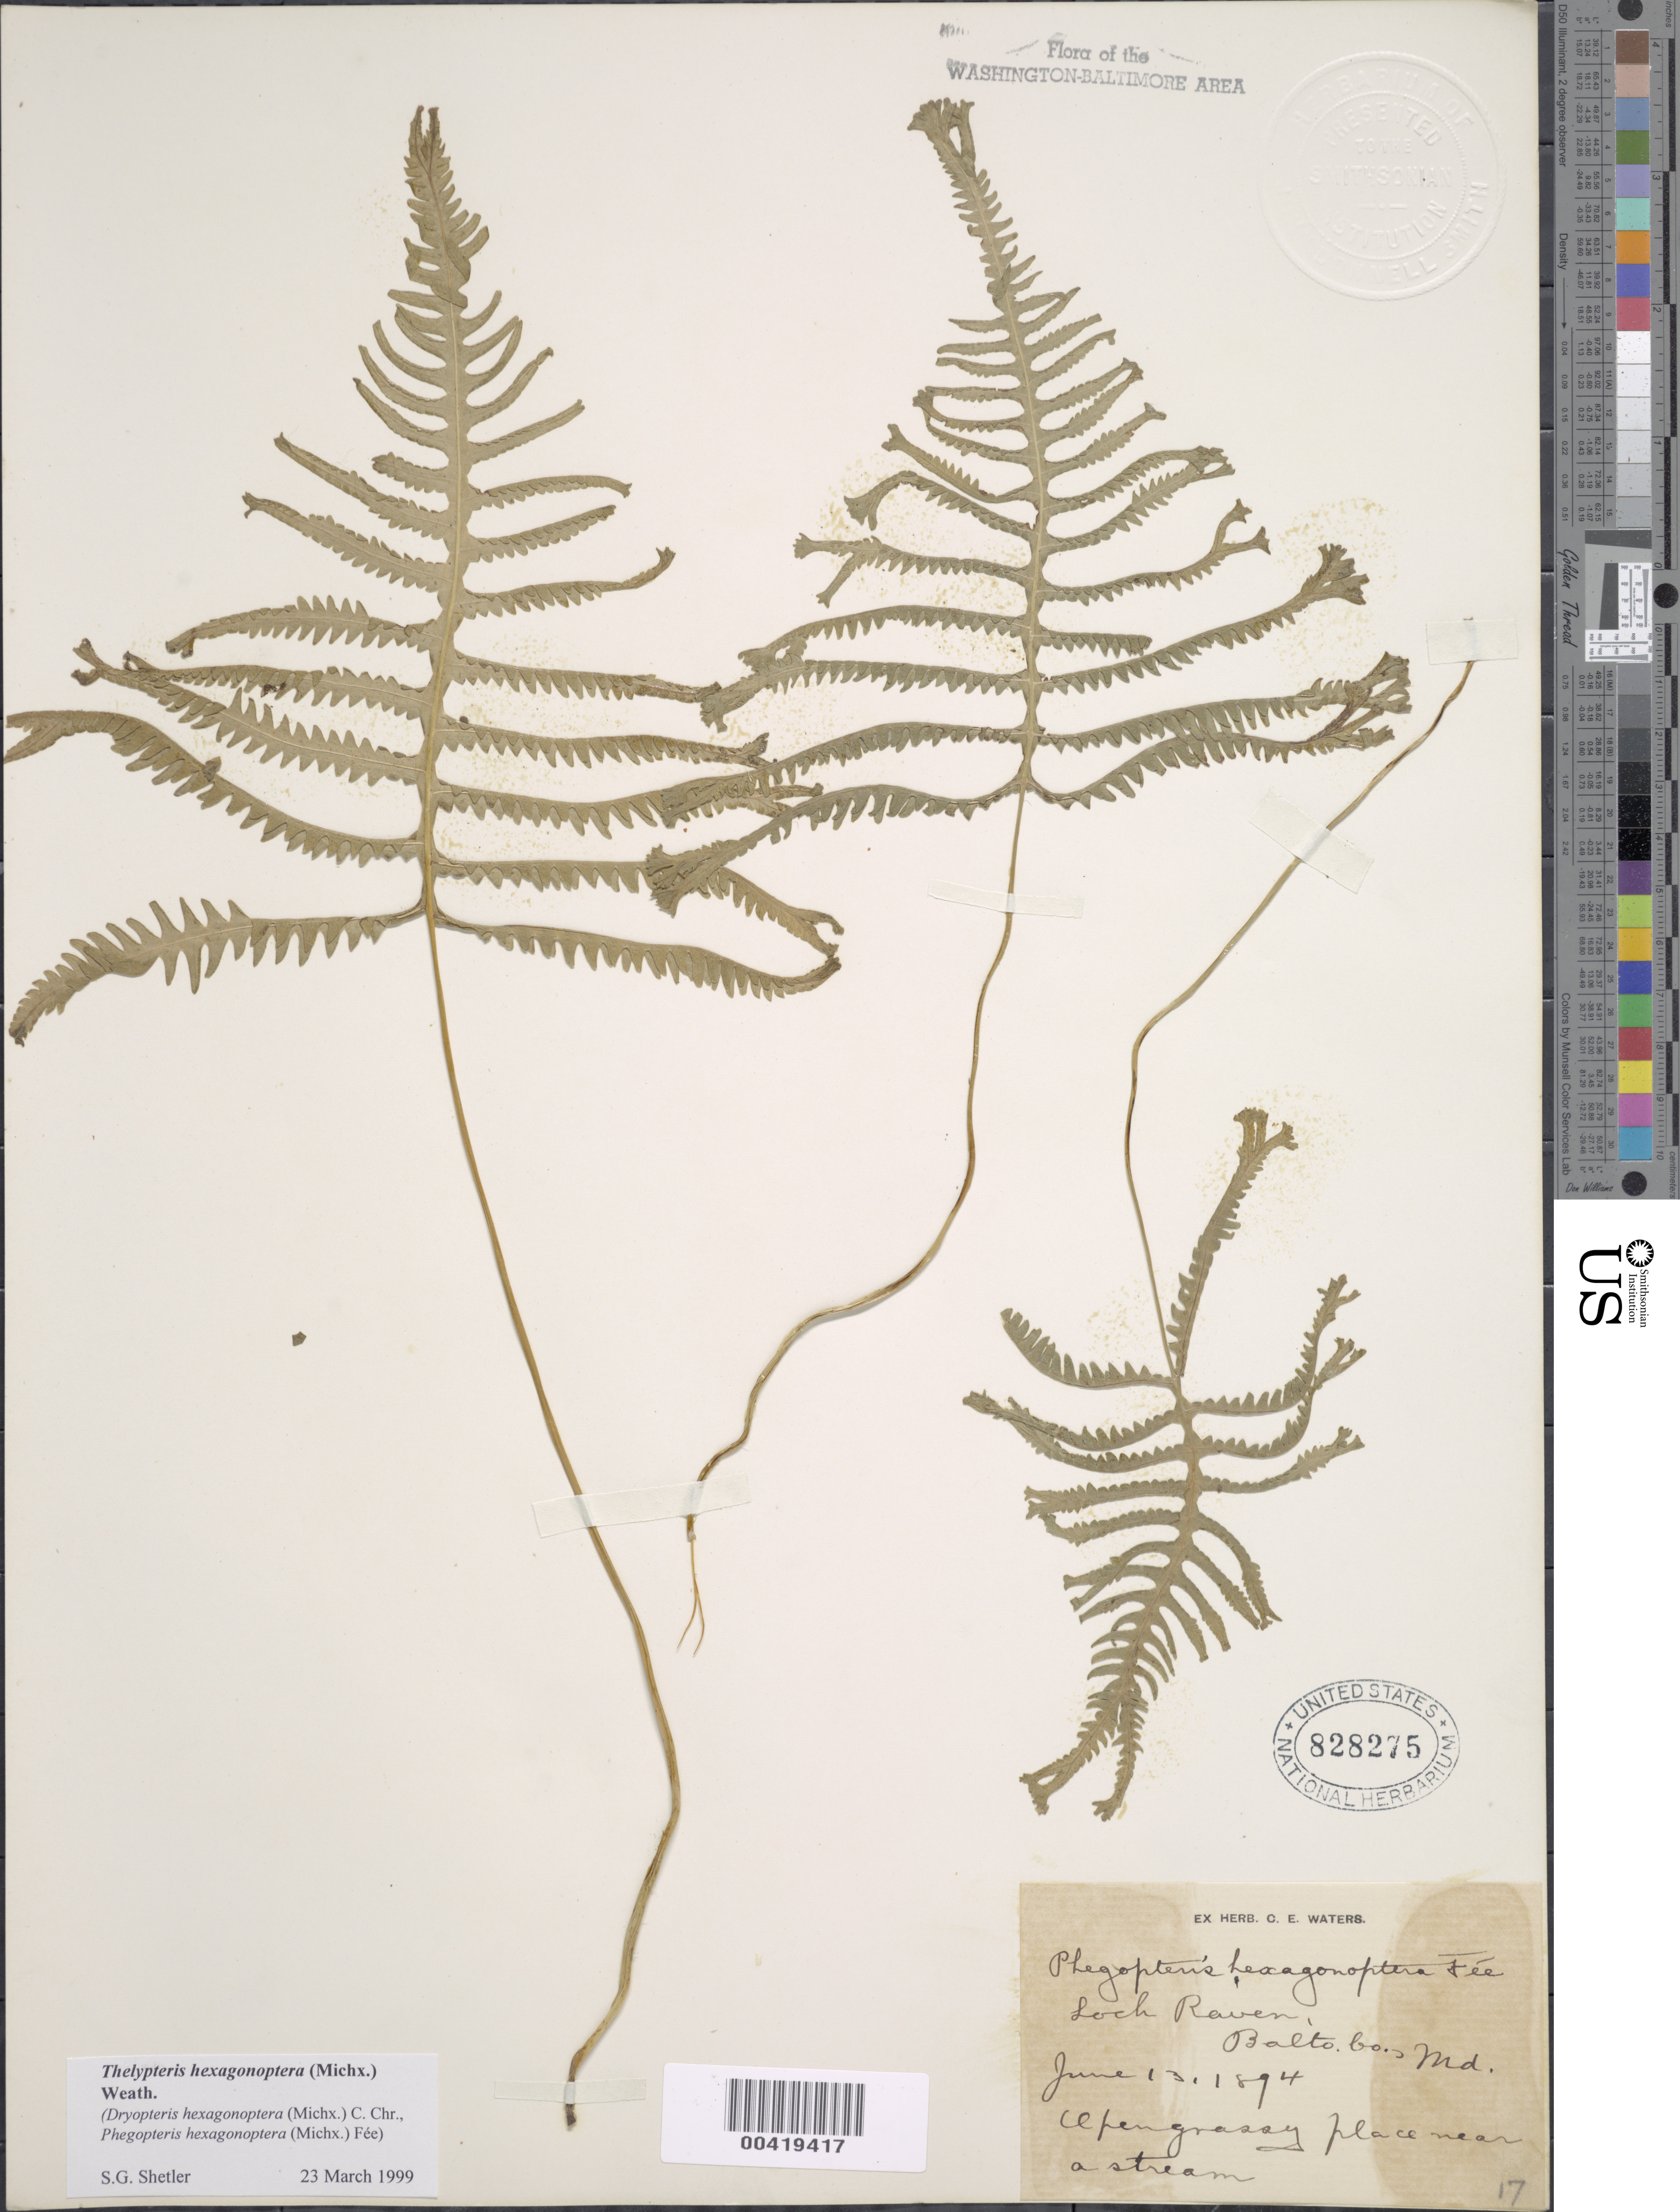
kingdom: Plantae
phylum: Tracheophyta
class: Polypodiopsida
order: Polypodiales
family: Thelypteridaceae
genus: Phegopteris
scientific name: Phegopteris hexagonoptera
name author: (Michx.) Fée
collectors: C. Waters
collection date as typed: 13 Jun 1894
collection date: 1894-06-13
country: United States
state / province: Maryland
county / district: Baltimore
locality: Loch Raven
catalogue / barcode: US 828275